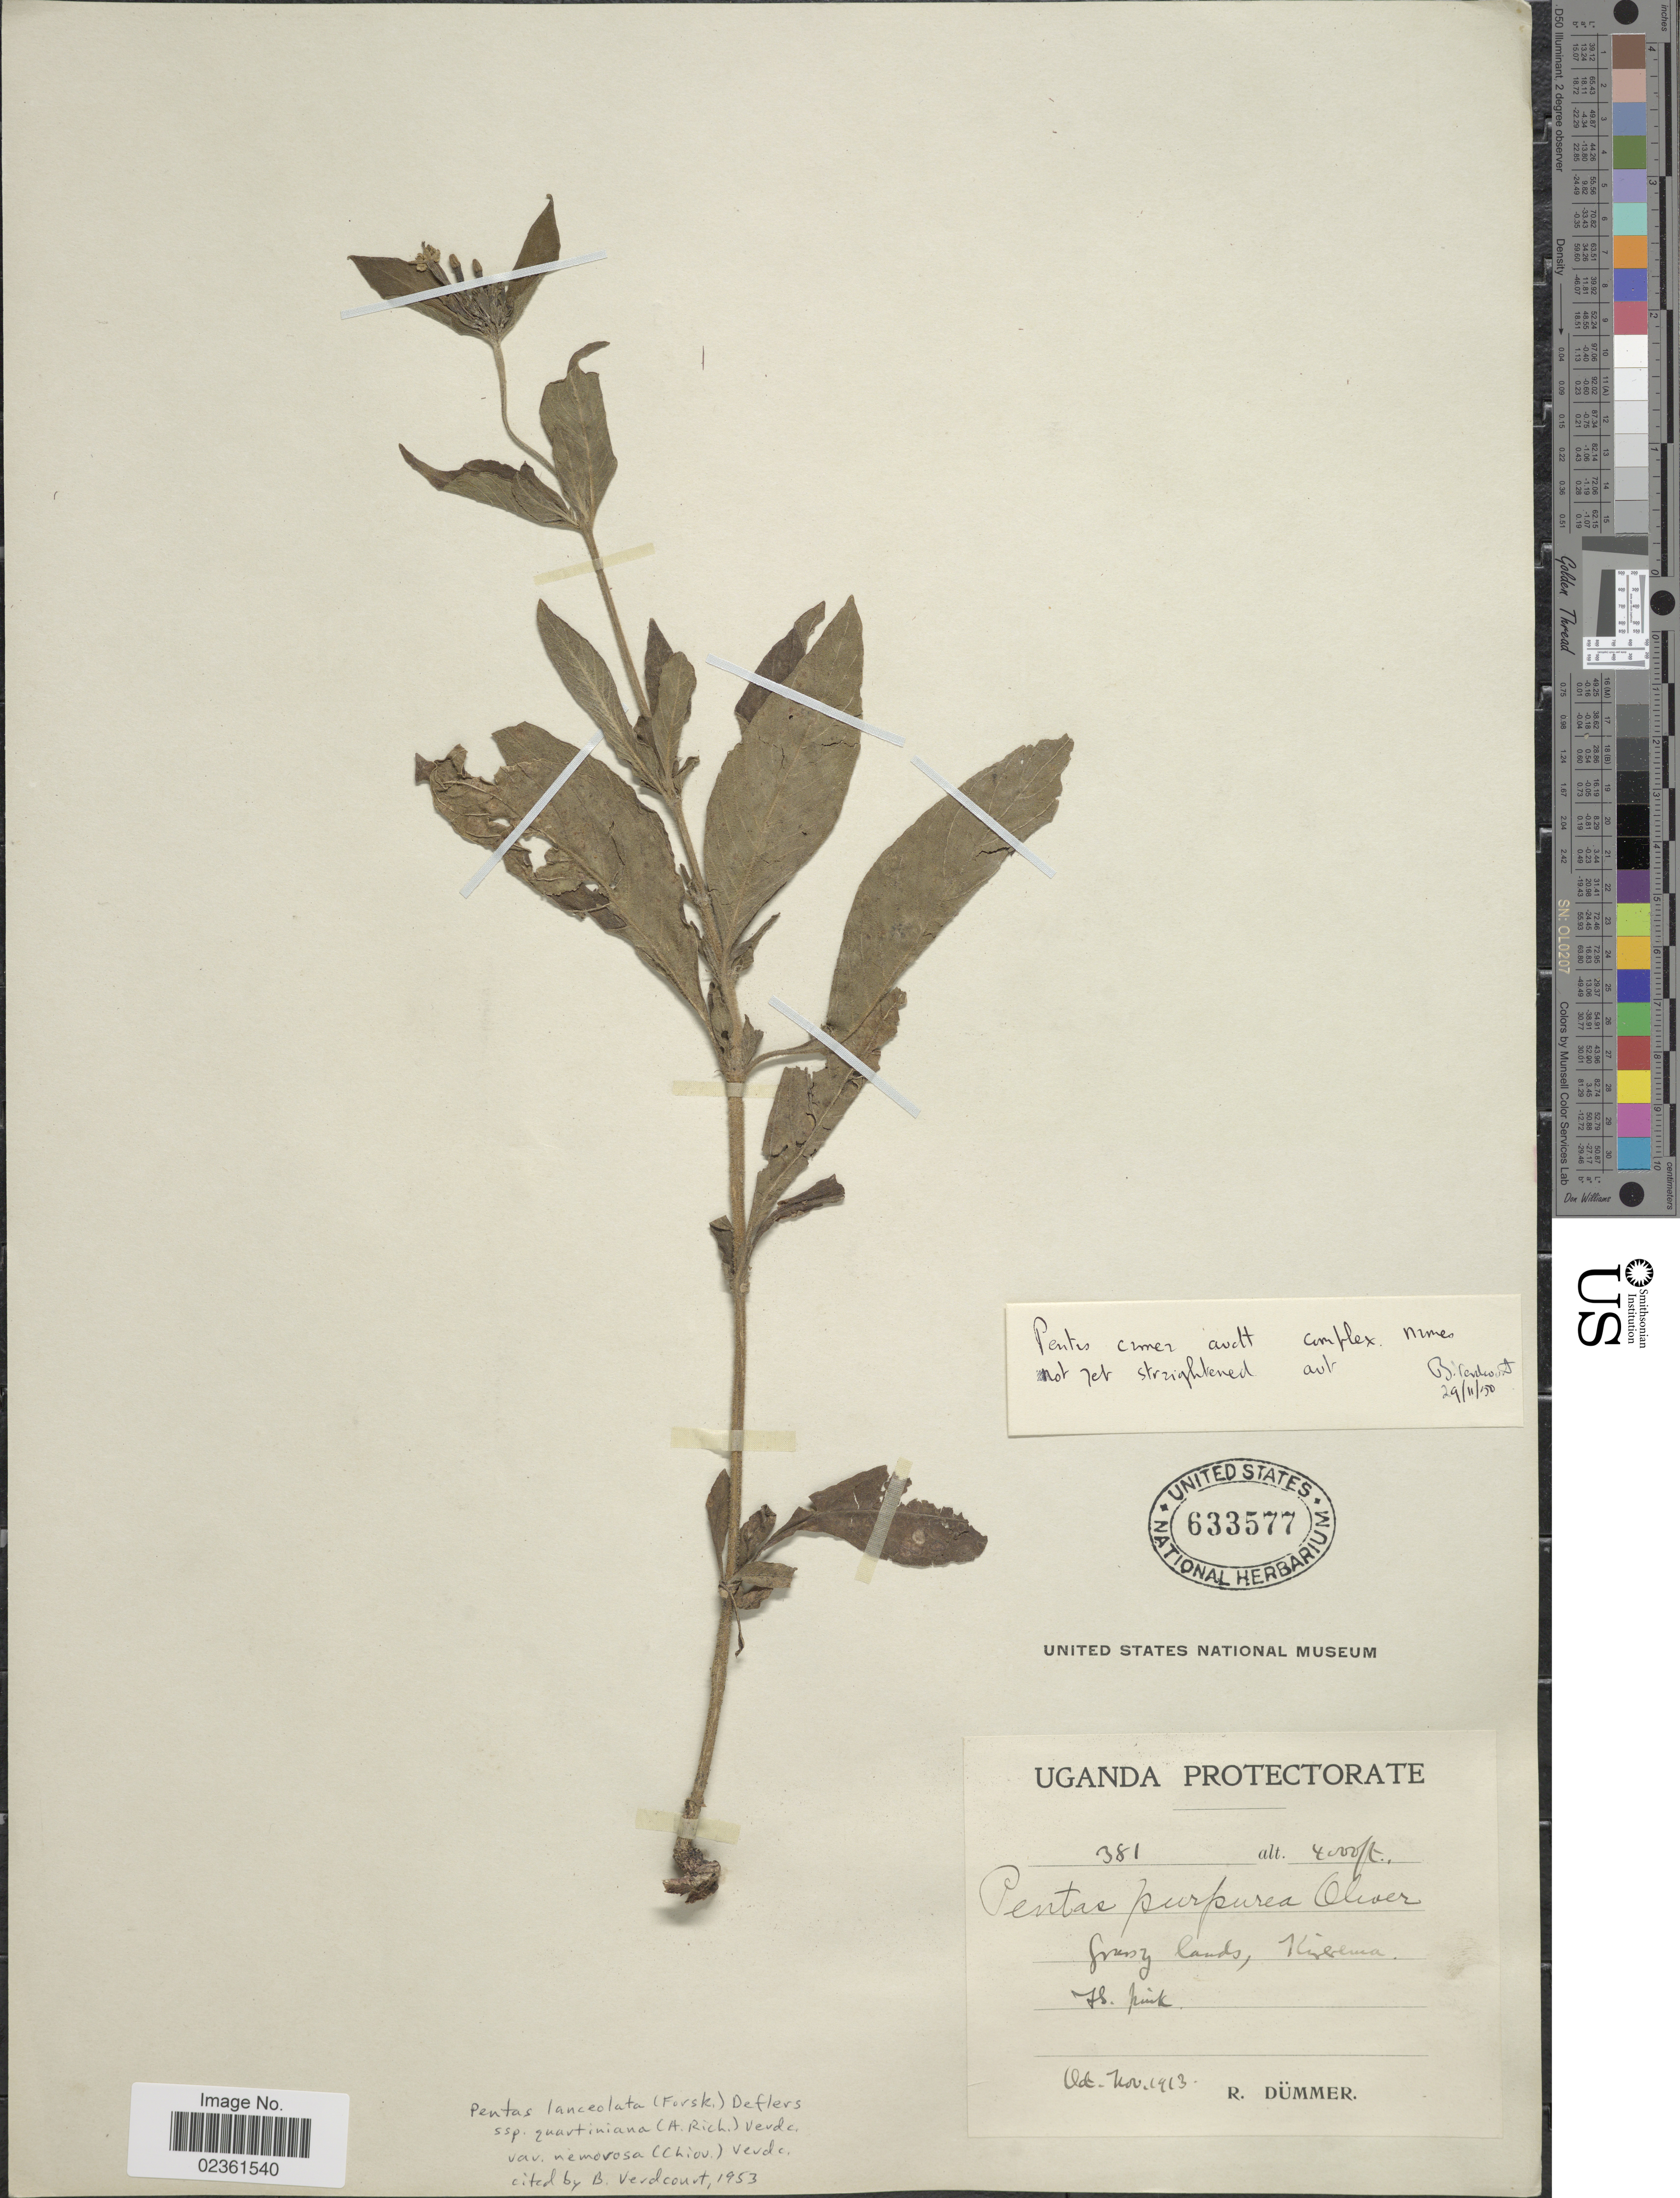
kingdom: Plantae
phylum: Tracheophyta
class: Magnoliopsida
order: Gentianales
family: Rubiaceae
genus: Pentas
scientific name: Pentas lanceolata var. nemorosa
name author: (Chiov.) Verdc.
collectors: R. A. Dümmer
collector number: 381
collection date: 1913-10/1913-11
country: Uganda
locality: Uganda Protectorate, Grassy lands, Kirerema.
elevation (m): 1219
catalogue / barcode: US 633577